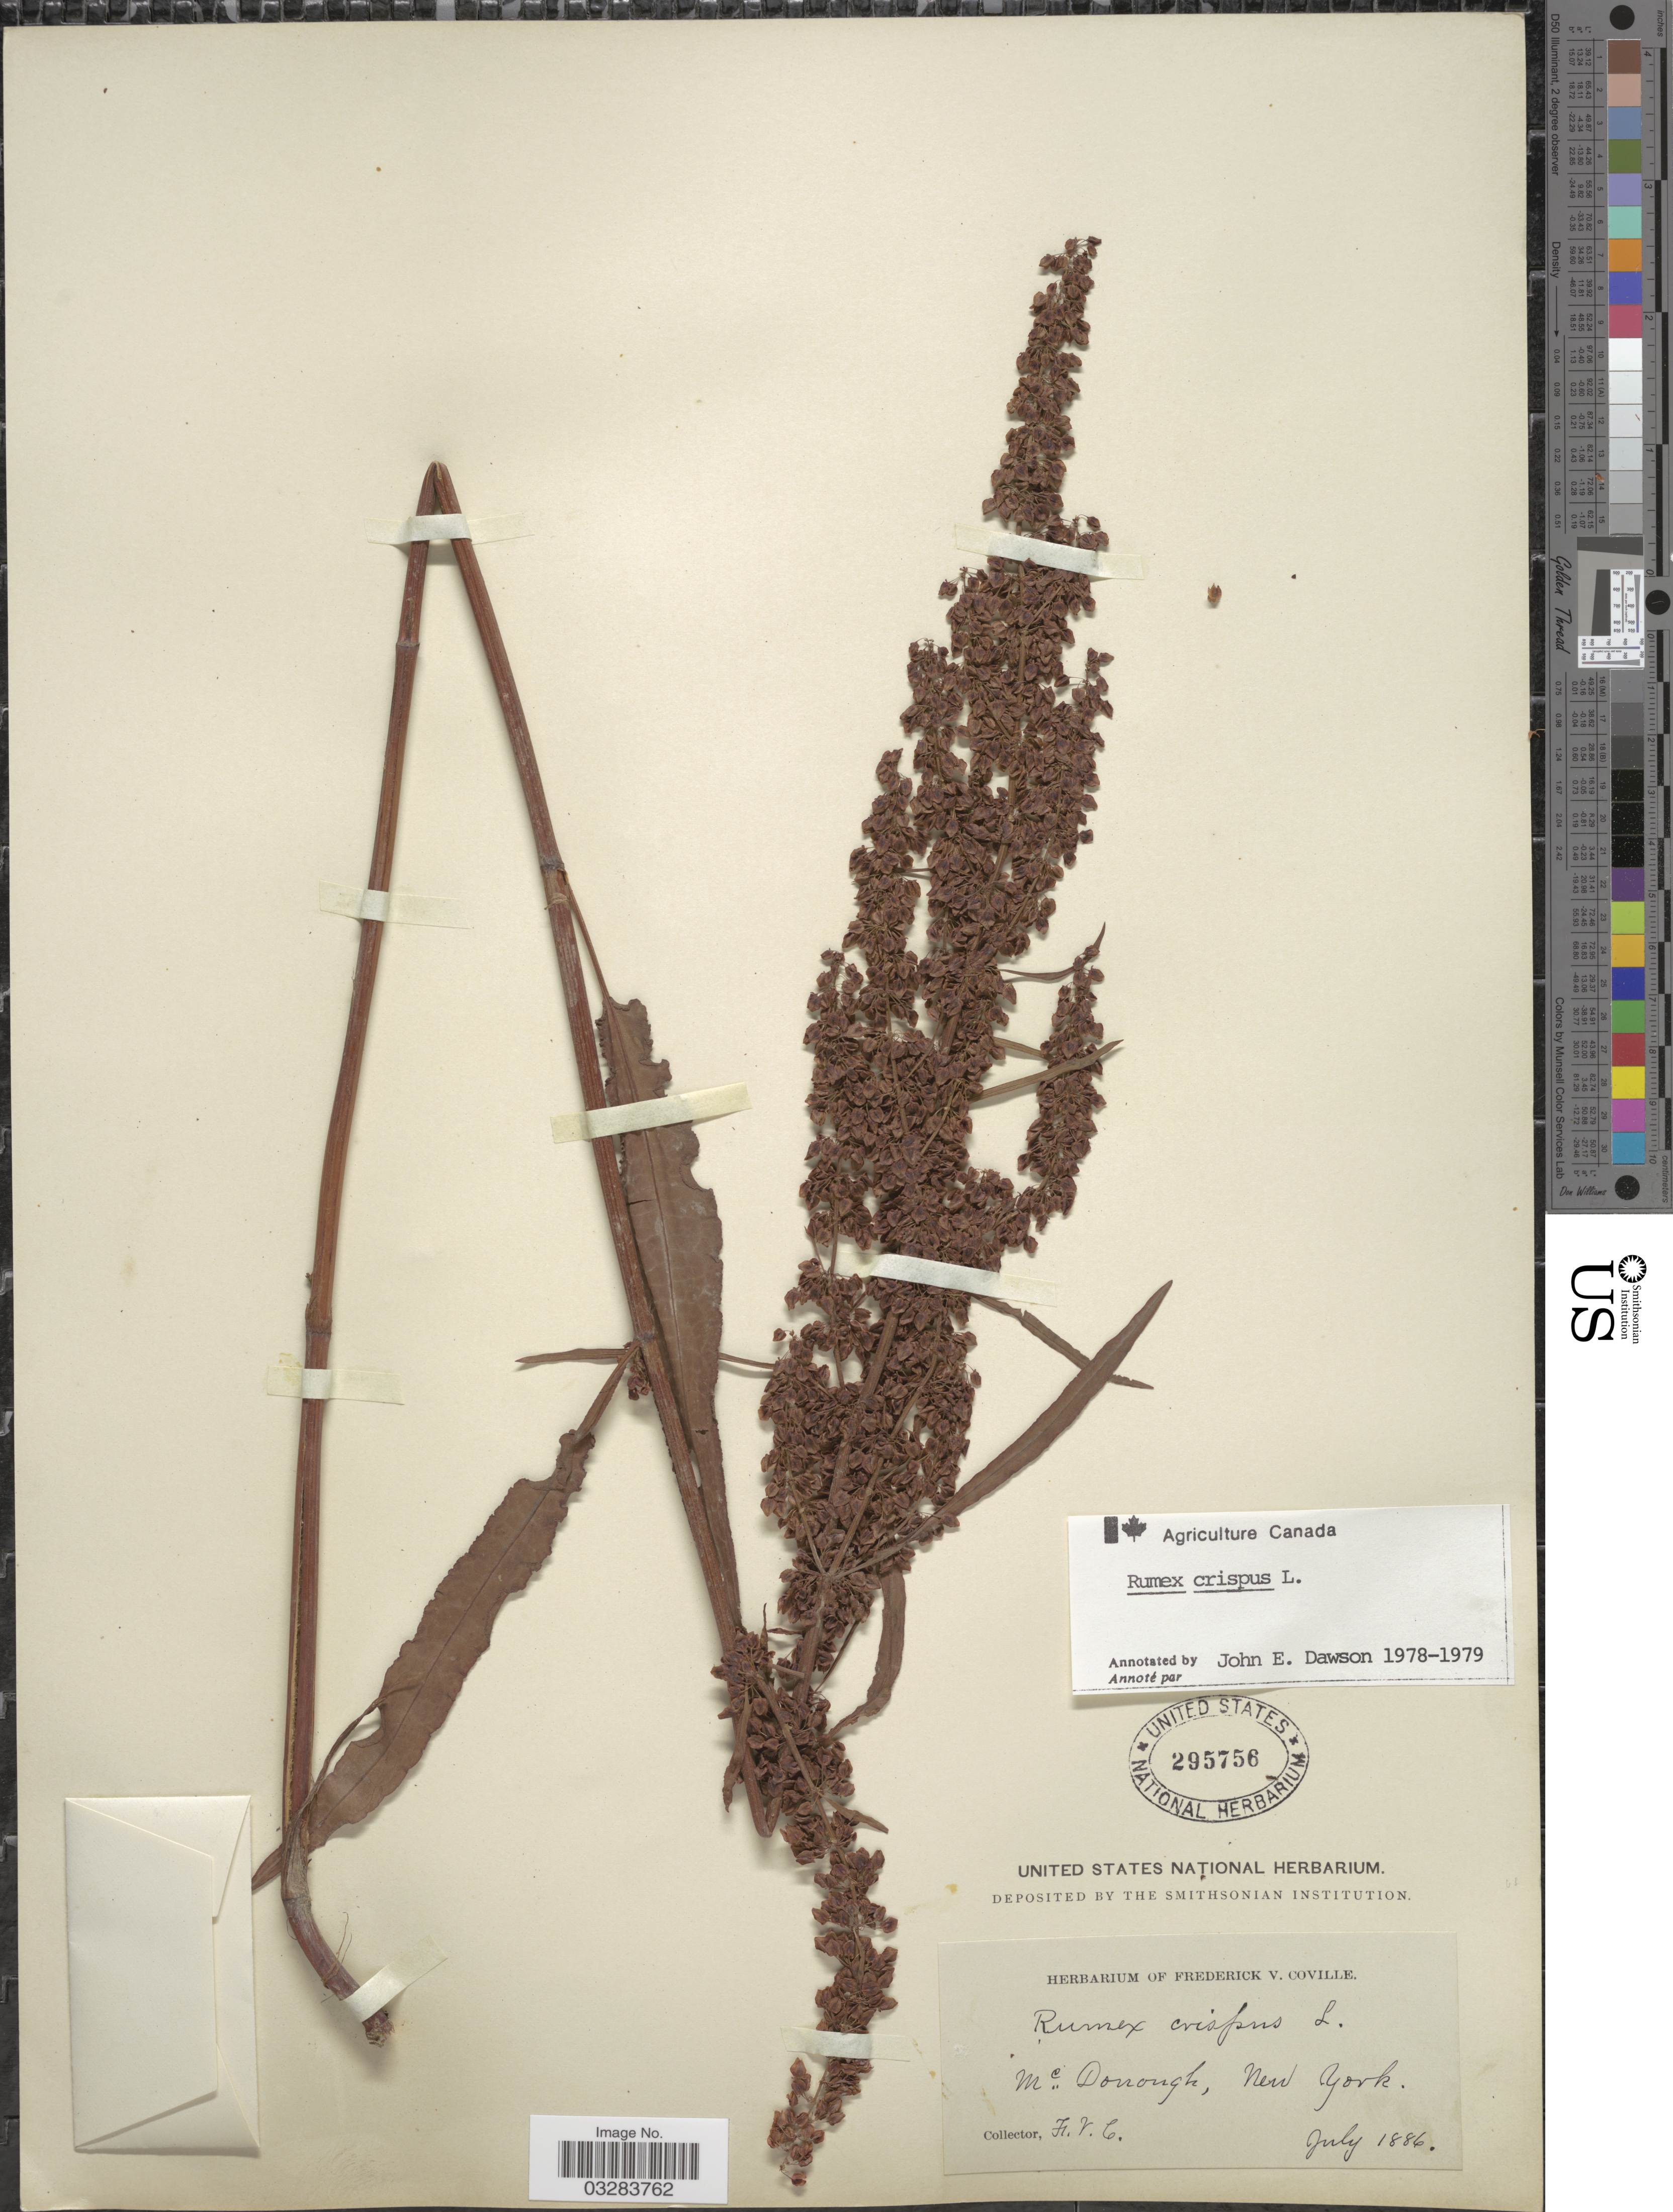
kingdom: Plantae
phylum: Tracheophyta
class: Magnoliopsida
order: Caryophyllales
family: Polygonaceae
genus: Rumex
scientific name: Rumex crispus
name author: L.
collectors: F. V. Coville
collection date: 1886-07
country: United States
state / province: New York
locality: McDonough.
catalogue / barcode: US 295756